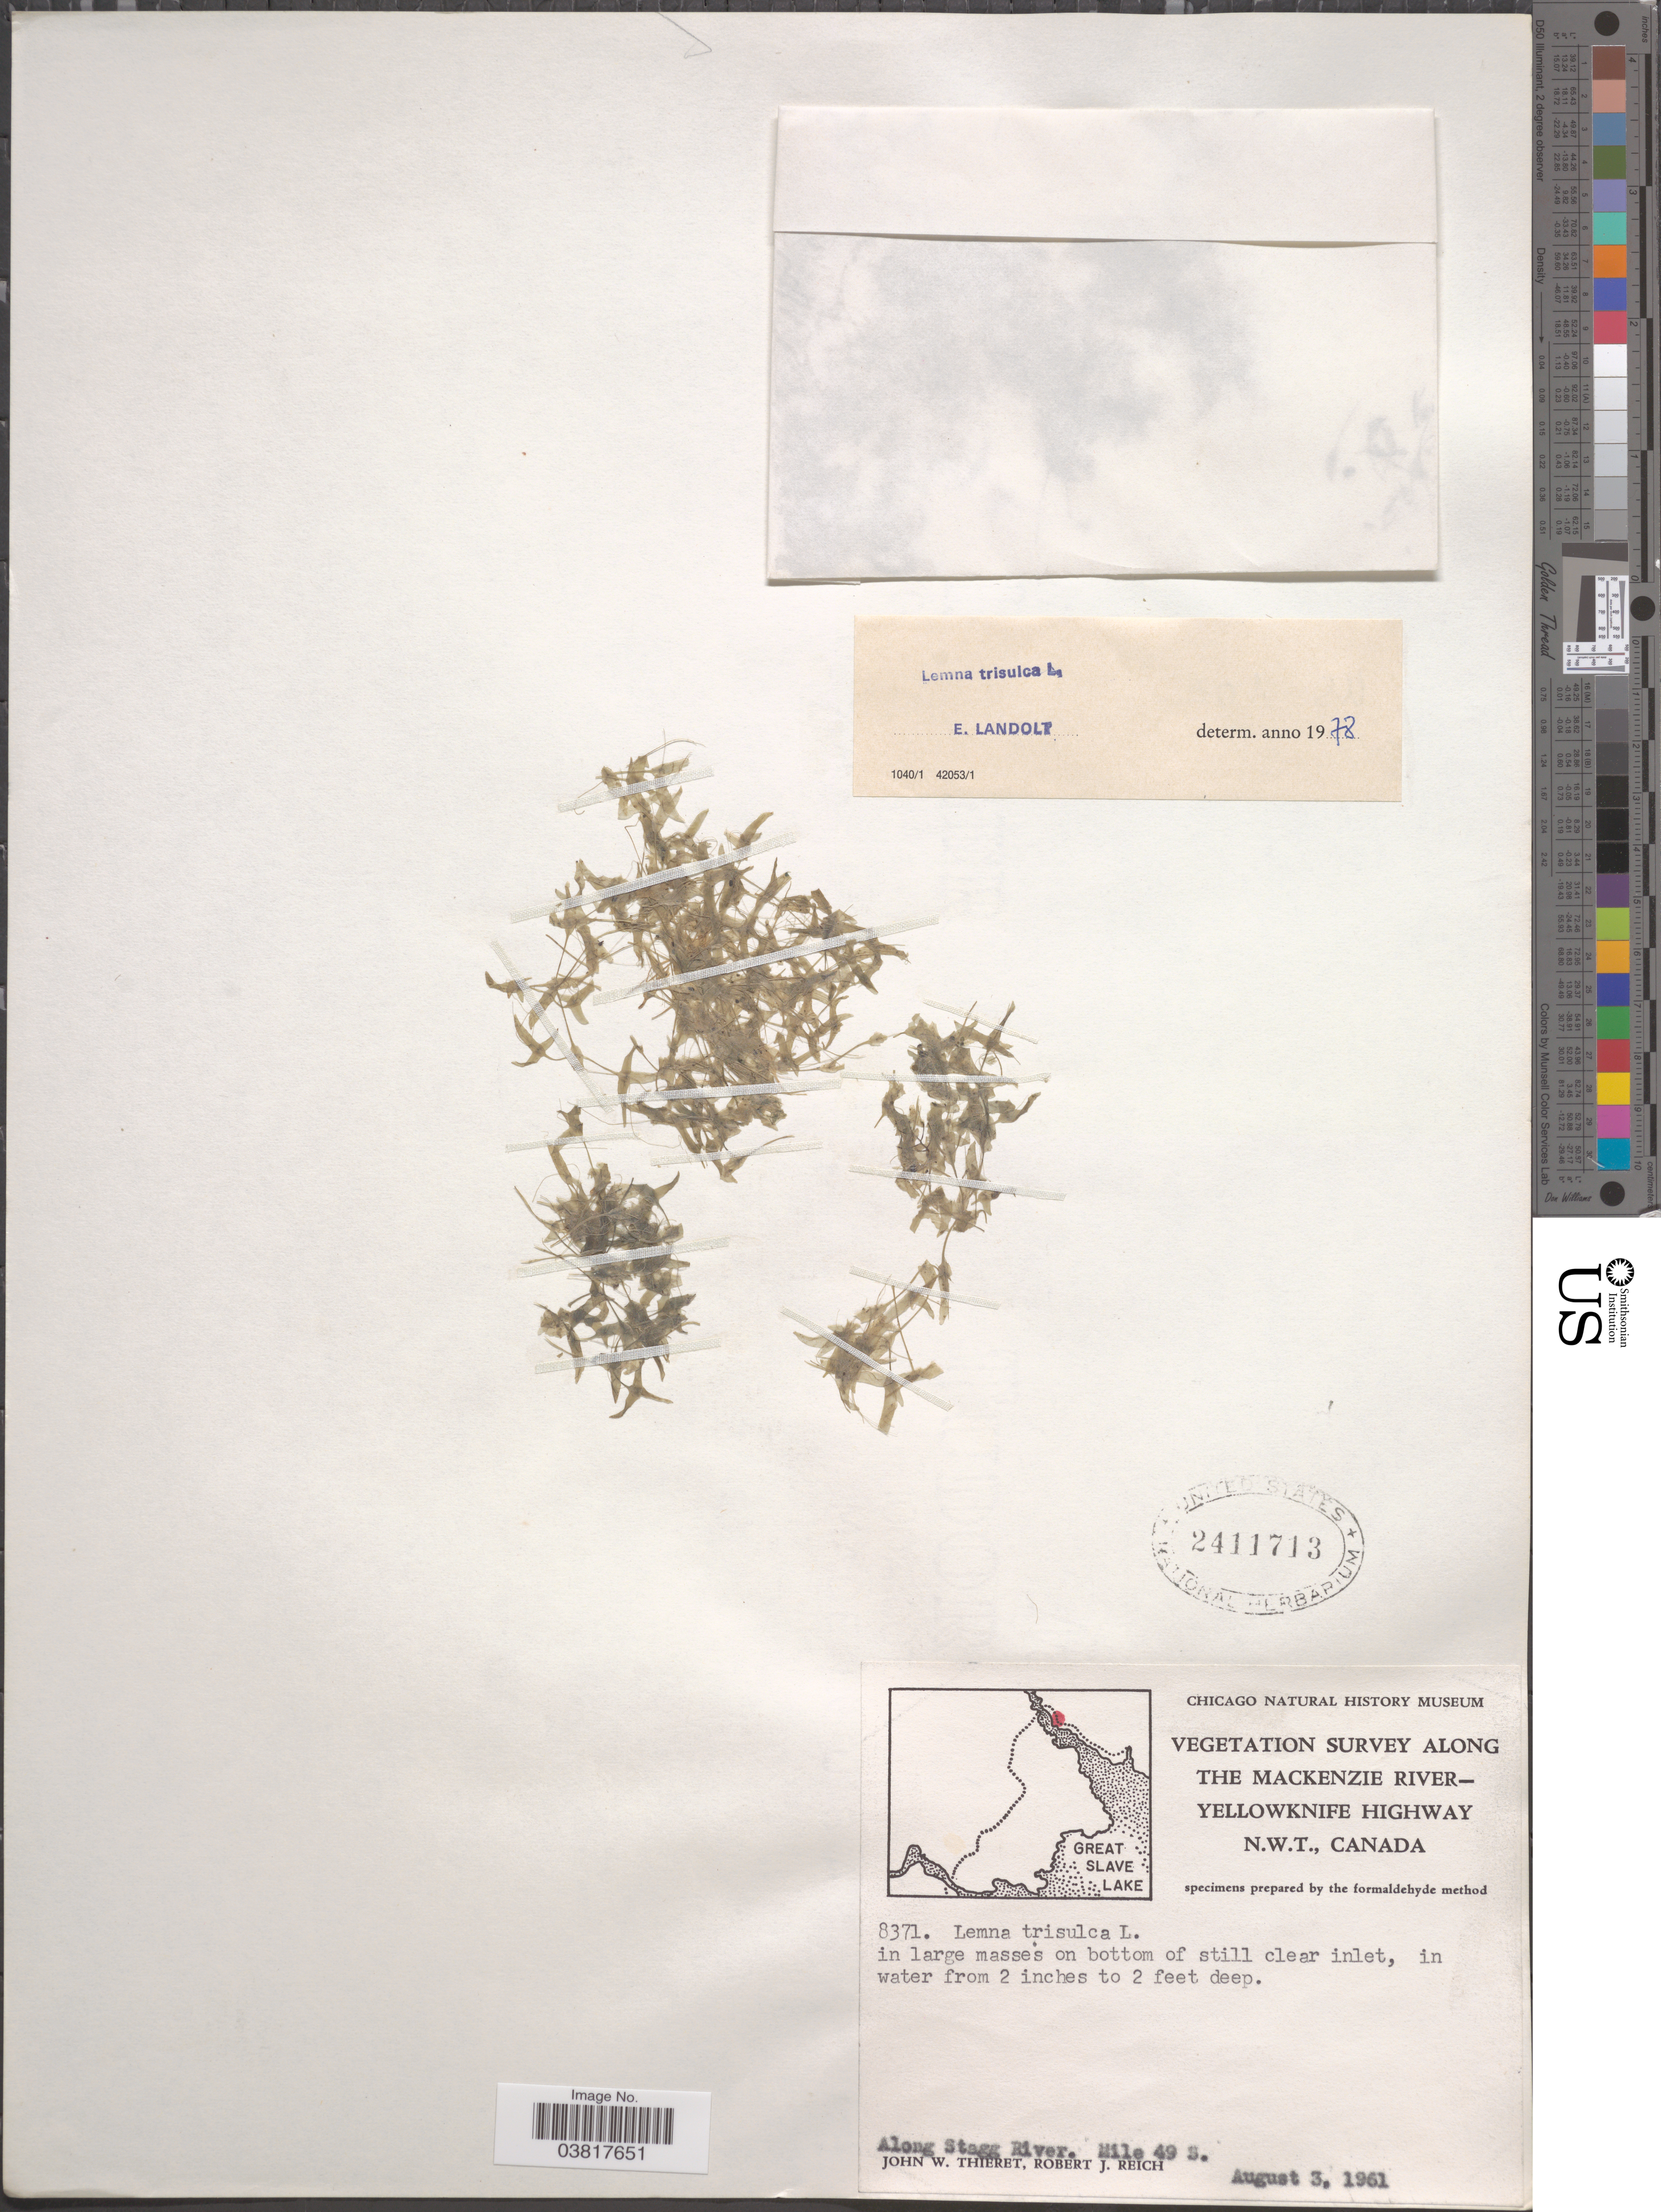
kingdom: Plantae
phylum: Tracheophyta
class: Liliopsida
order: Alismatales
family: Araceae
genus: Lemna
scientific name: Lemna trisulca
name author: L.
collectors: J. W. Thieret & R. Reich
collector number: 8371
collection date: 1961-08-03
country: Canada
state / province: Northwest Territories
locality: Along the Mackenzie River-Yellowknife Highway. Along Stagg River. Mile 49 S.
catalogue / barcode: US 2411713